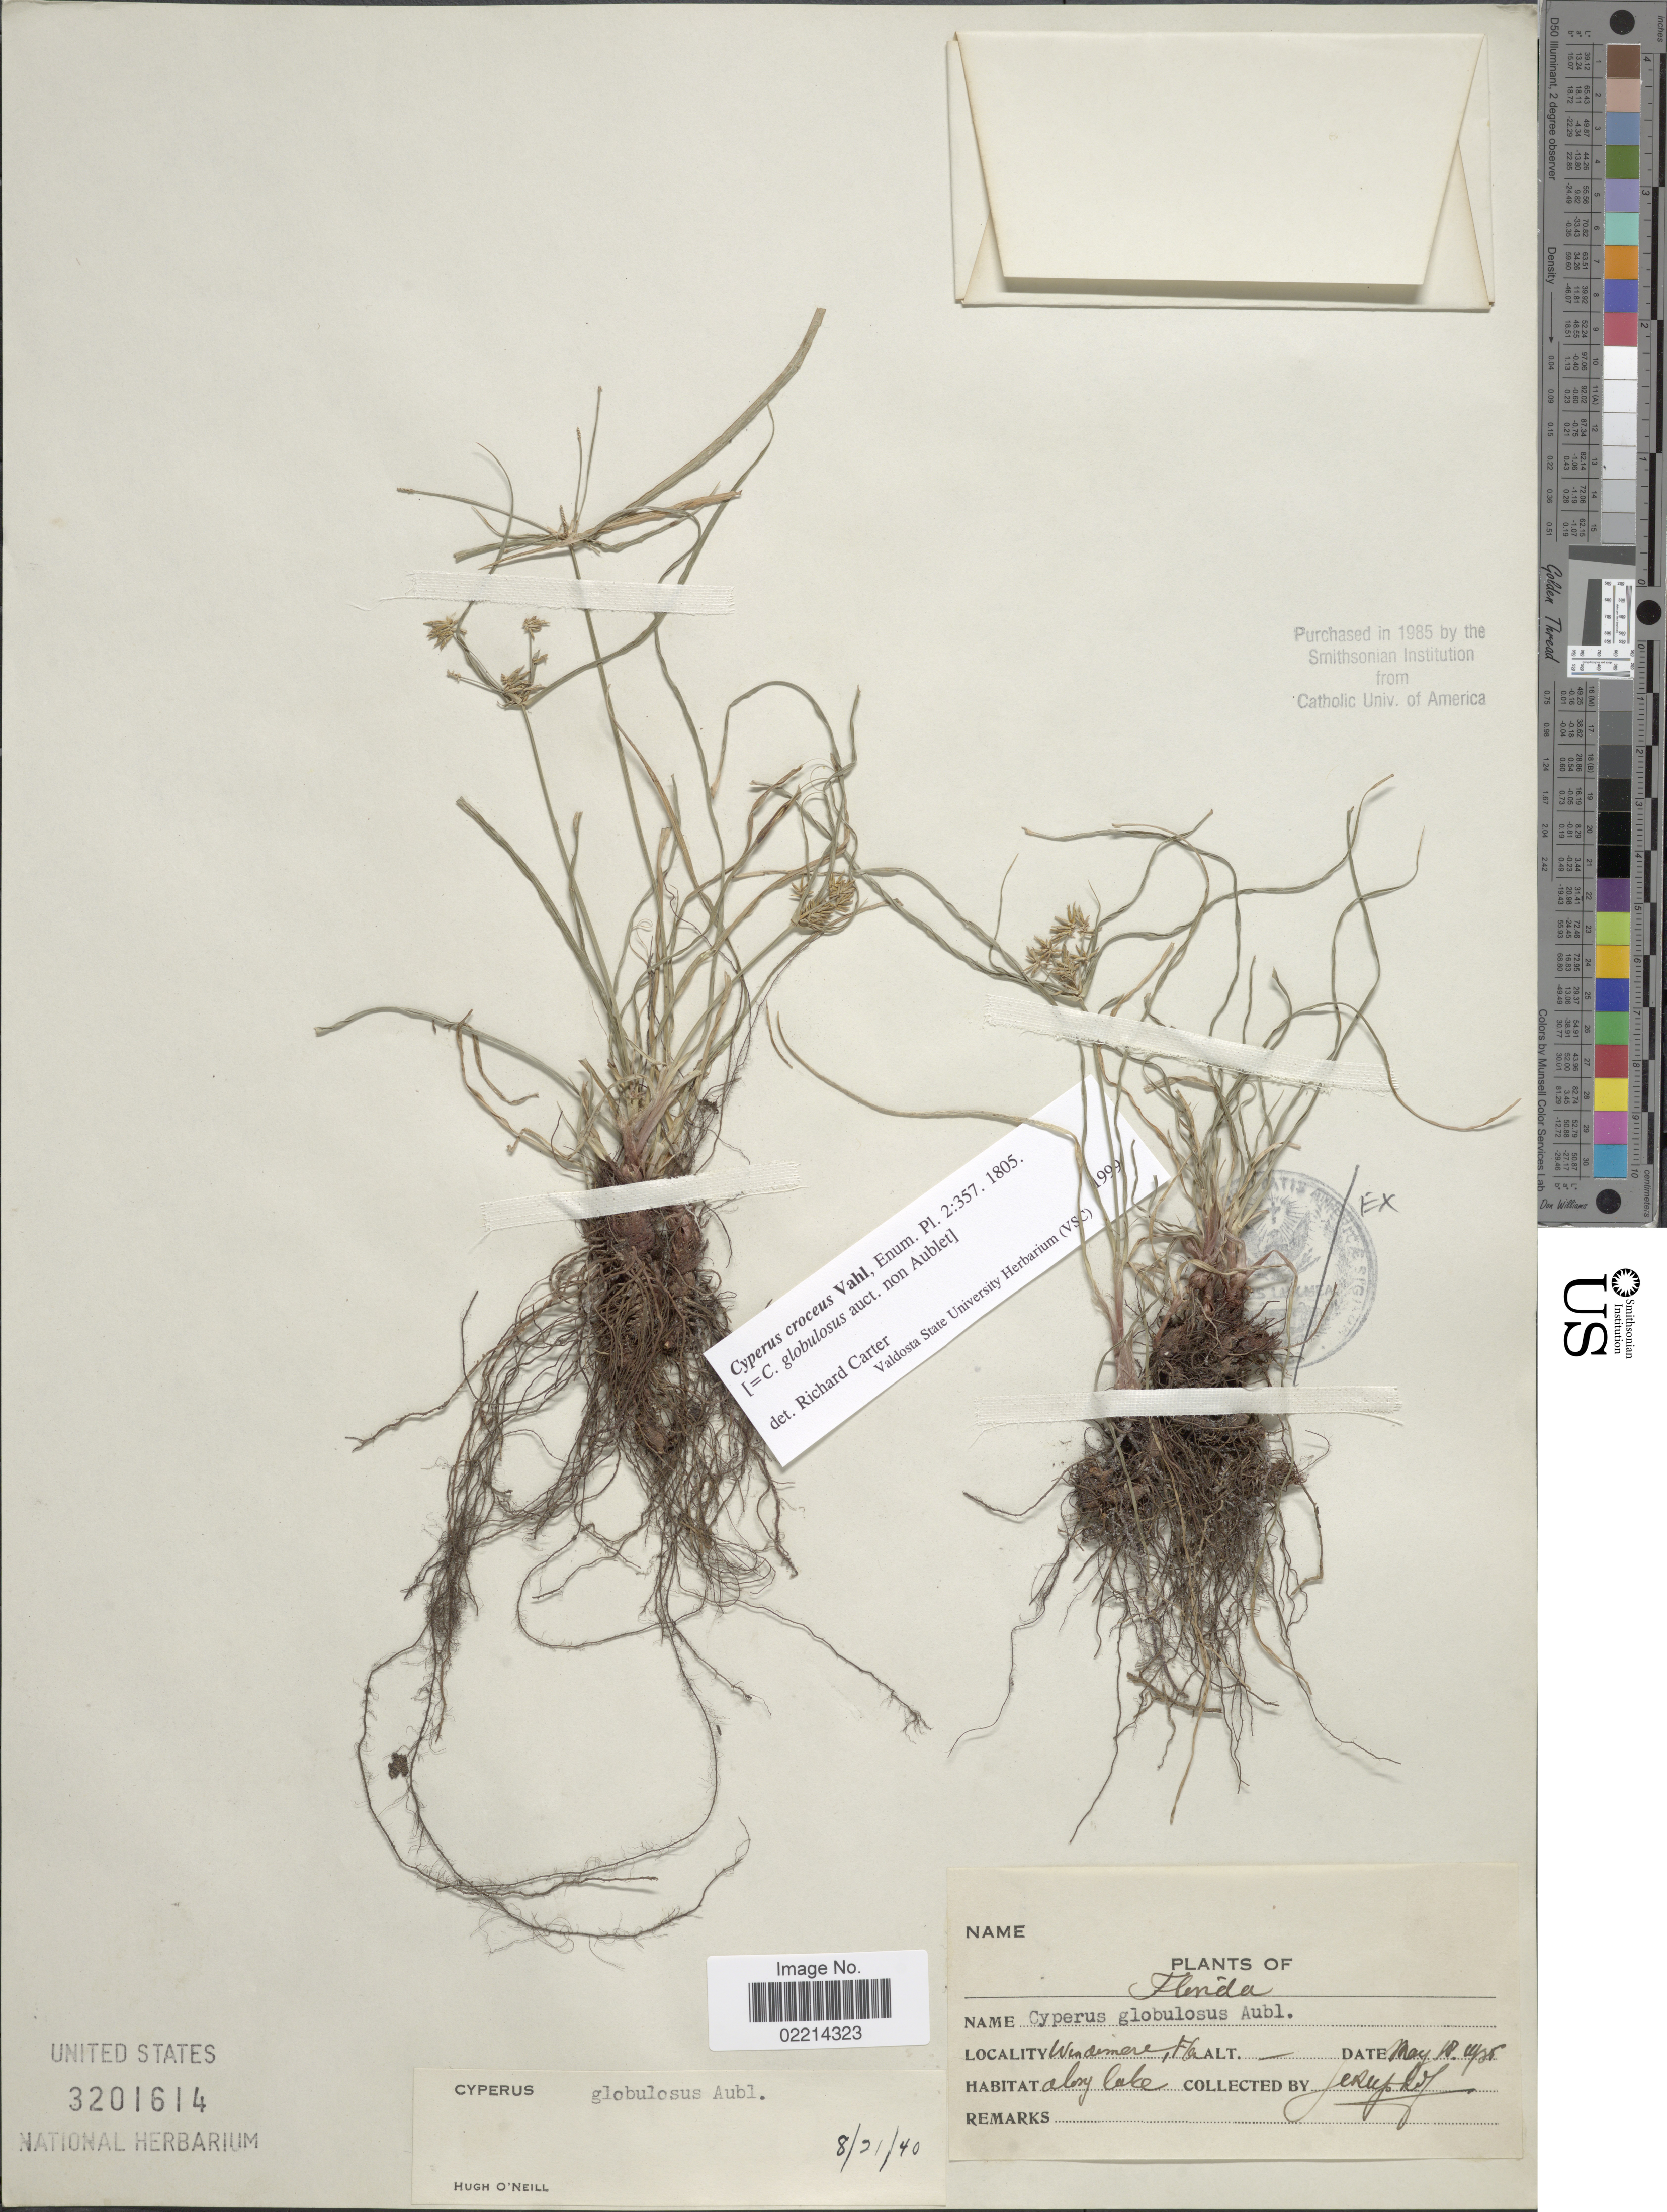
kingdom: Plantae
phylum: Tracheophyta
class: Liliopsida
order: Poales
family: Cyperaceae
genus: Cyperus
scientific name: Cyperus croceus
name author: Vahl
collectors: J. C. T. Uphof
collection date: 1938-05-18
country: United States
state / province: Florida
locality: Windermere, along lake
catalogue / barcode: US 3201614